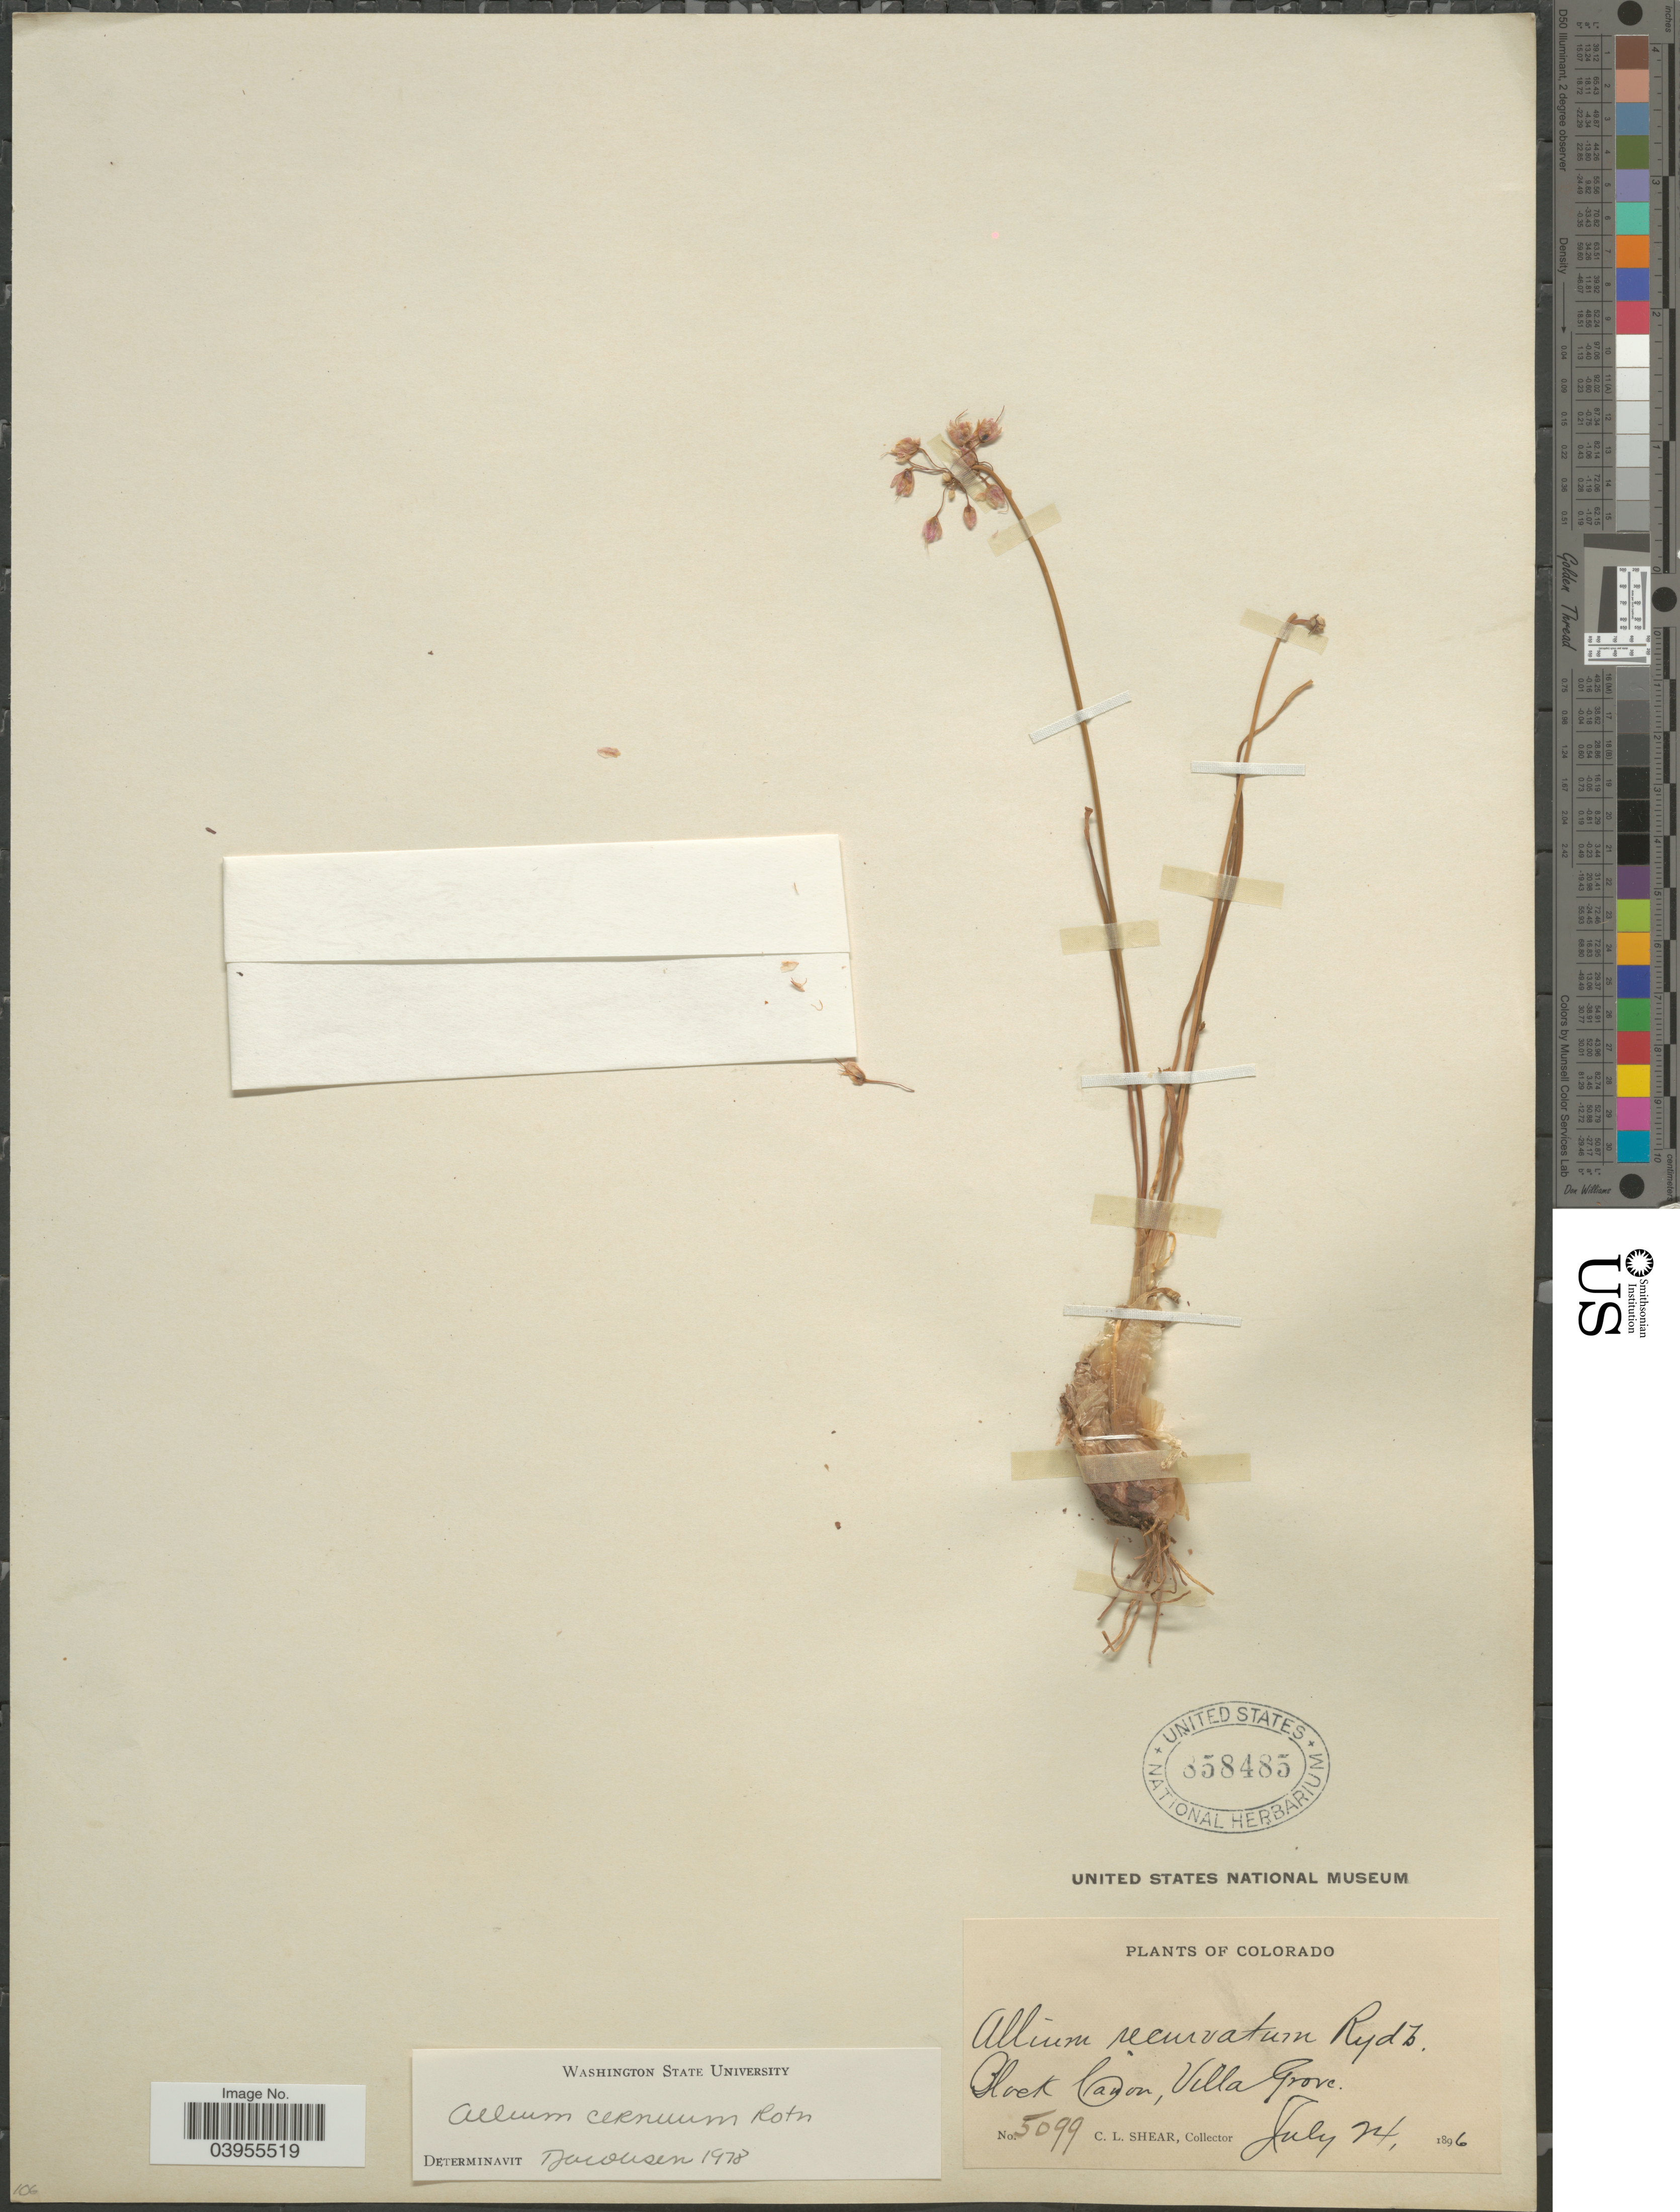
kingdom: Plantae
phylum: Tracheophyta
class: Liliopsida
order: Asparagales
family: Amaryllidaceae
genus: Allium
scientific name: Allium cernuum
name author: Roth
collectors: C. L. Shear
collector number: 5099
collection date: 1896-07-24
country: United States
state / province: Colorado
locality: Block Canon, Villa Grove.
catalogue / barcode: US 858485